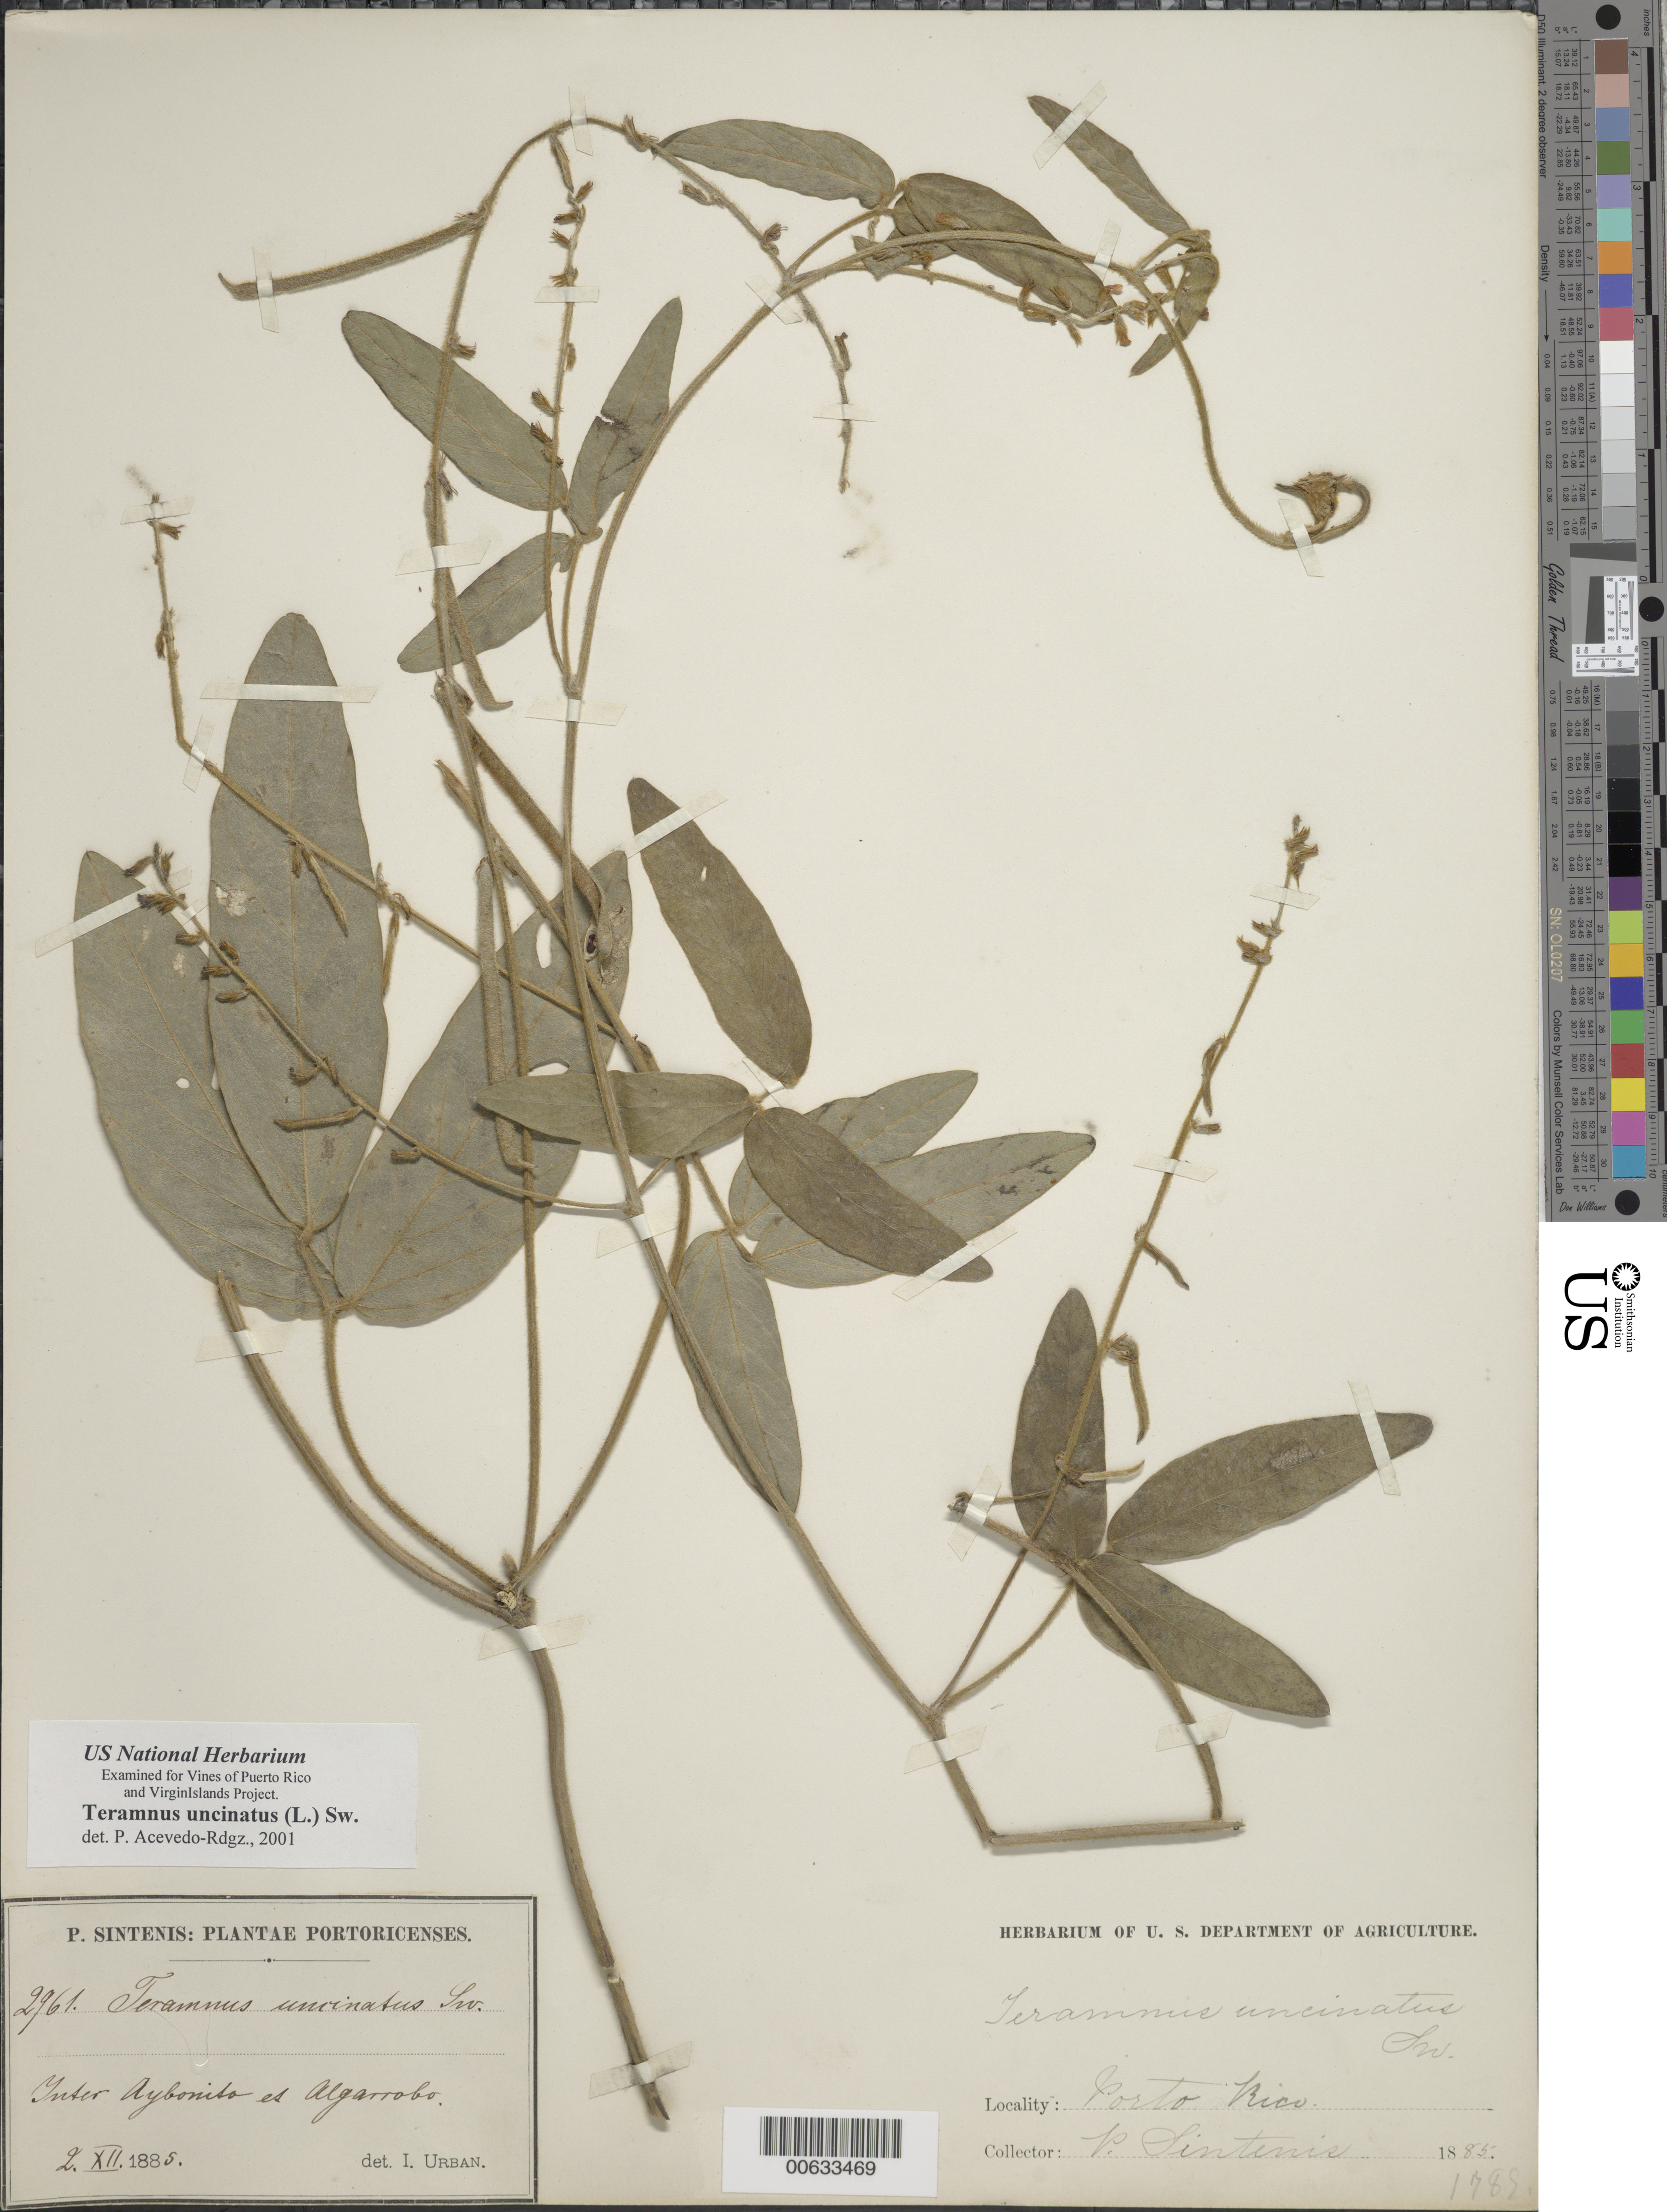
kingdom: Plantae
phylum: Tracheophyta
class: Magnoliopsida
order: Fabales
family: Fabaceae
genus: Teramnus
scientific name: Teramnus uncinatus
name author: (L.) Sw.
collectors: P. Sintenis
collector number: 2961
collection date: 1885-12-02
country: Puerto Rico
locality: Portoricensis, inter Aybonito et Algarrobo.